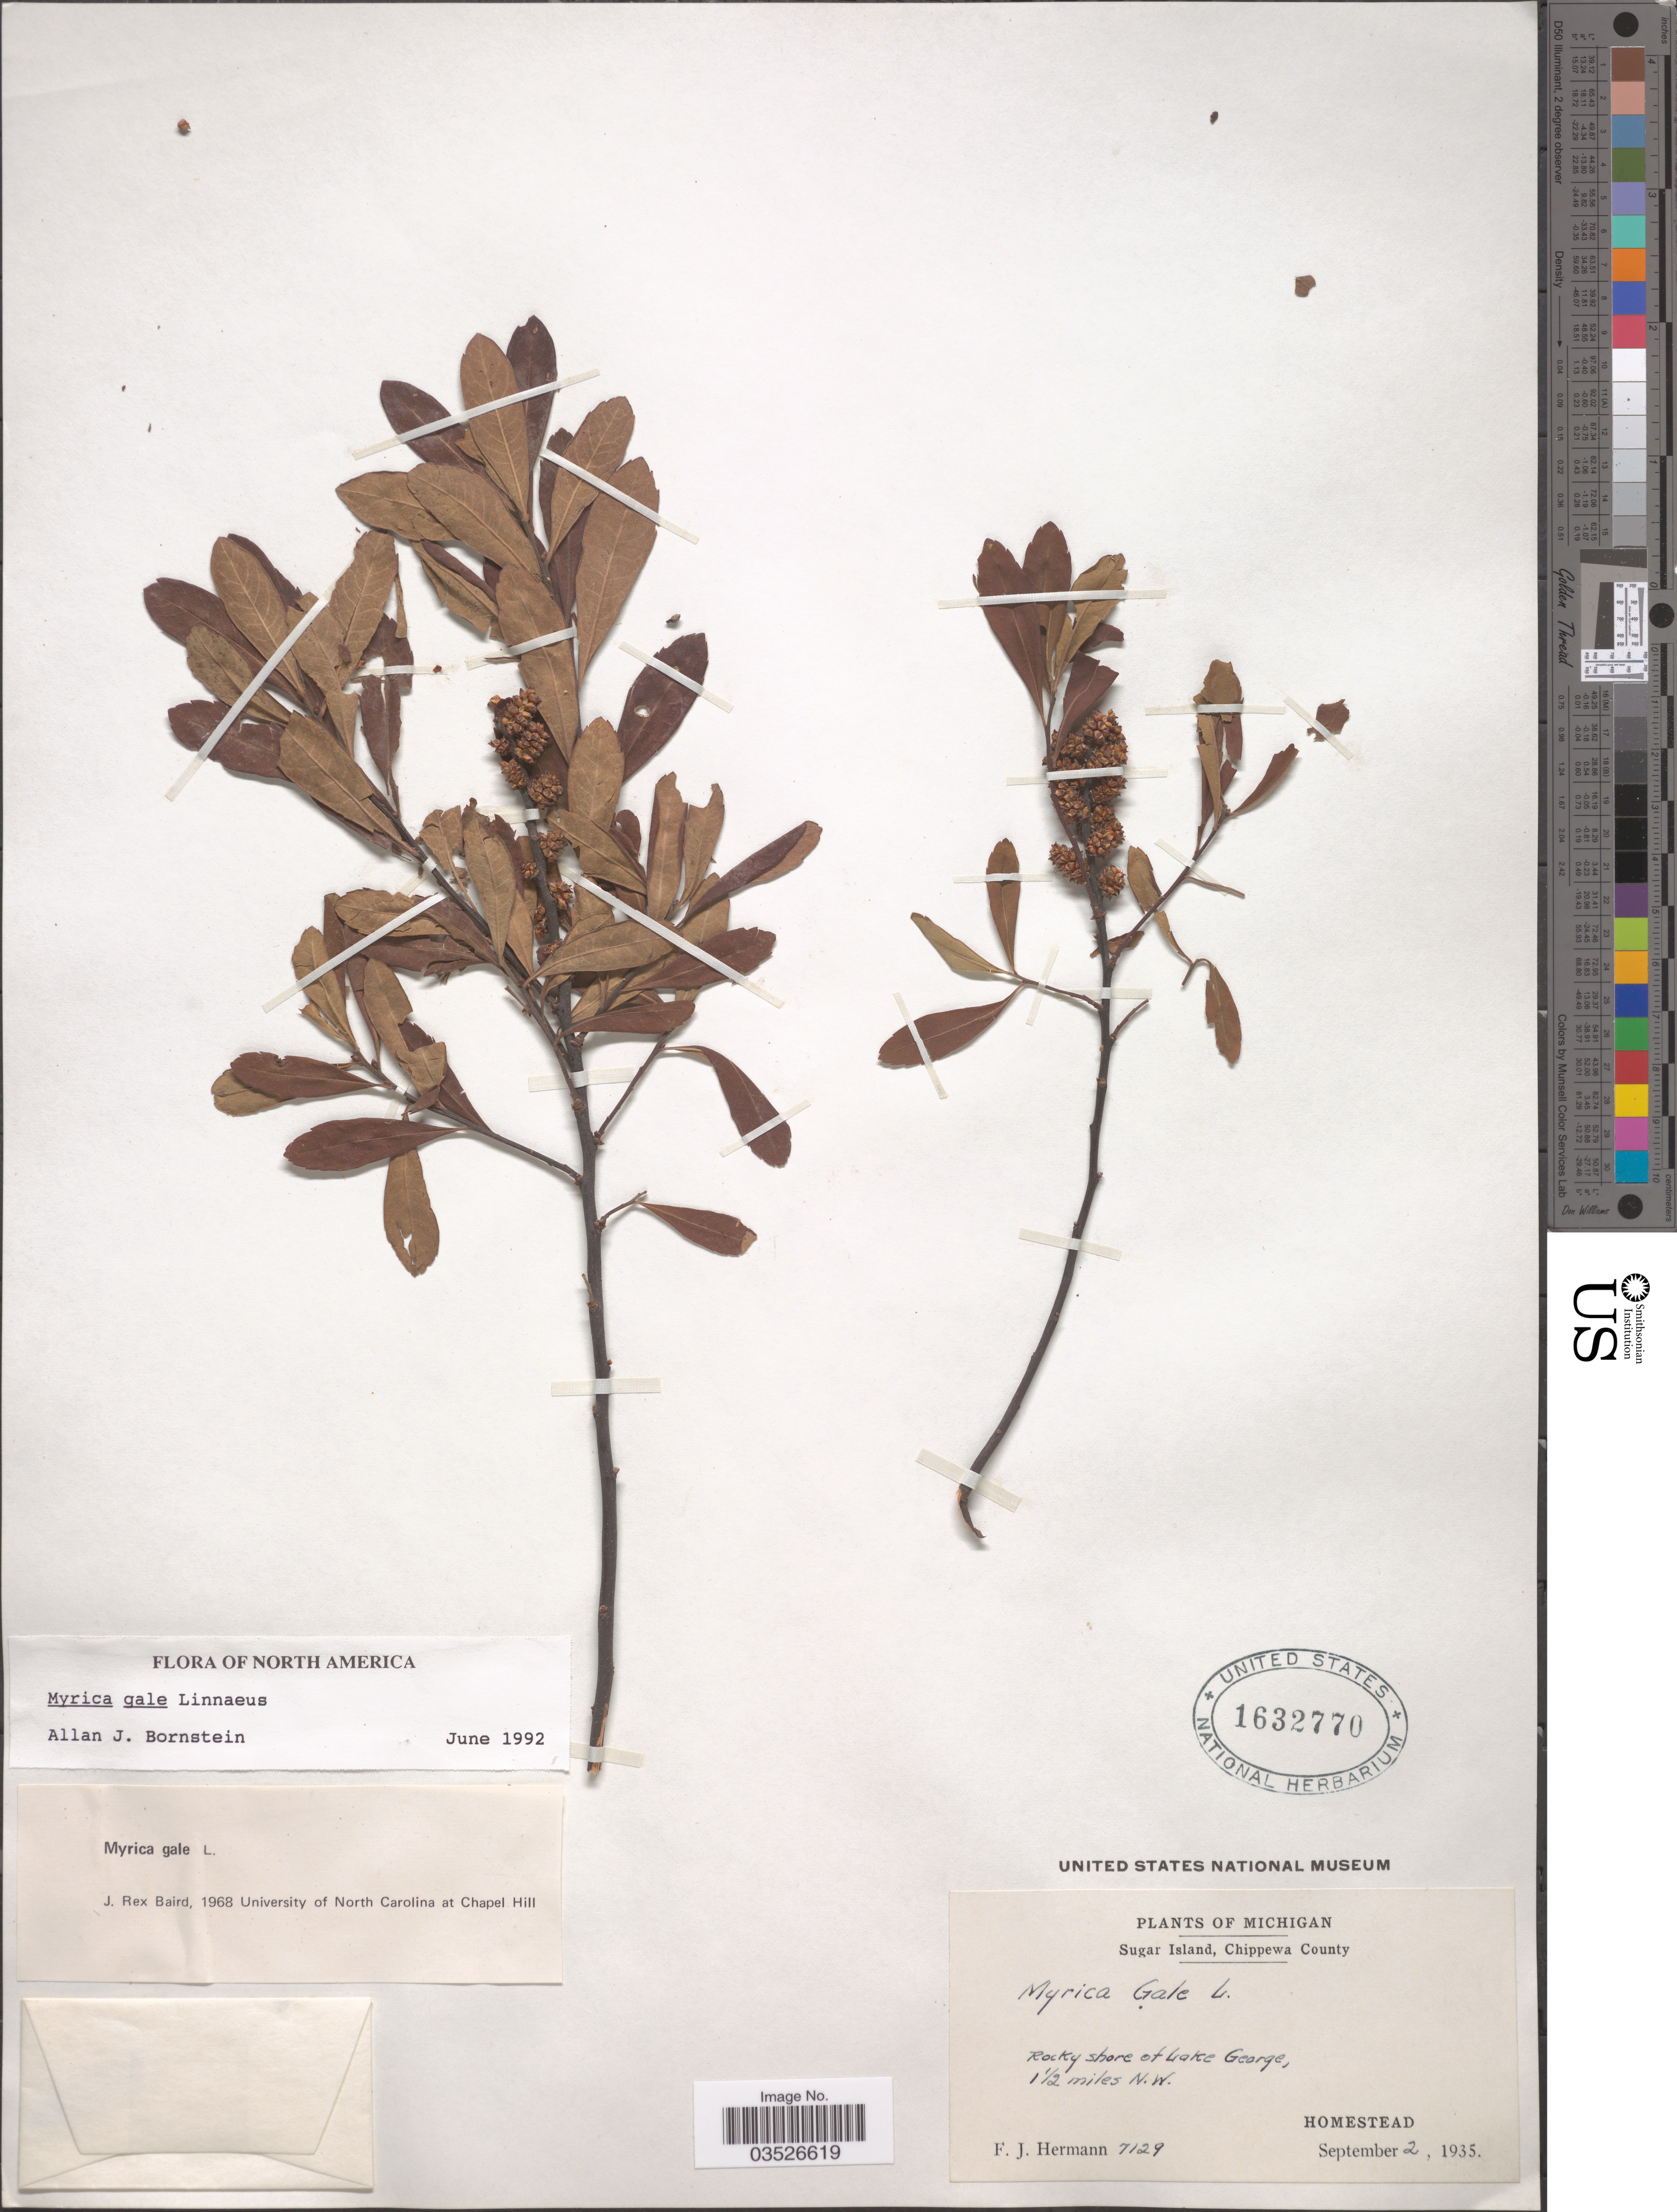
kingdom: Plantae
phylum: Tracheophyta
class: Magnoliopsida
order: Fagales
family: Myricaceae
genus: Myrica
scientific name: Myrica gale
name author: L.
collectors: F. J. Hermann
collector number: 7129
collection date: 1935-09-02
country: United States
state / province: Michigan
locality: Sugar Island, Chippewa County. Rocky shore of Lake George. 1½ miles N.W. Homestead.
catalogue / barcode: US 1632770